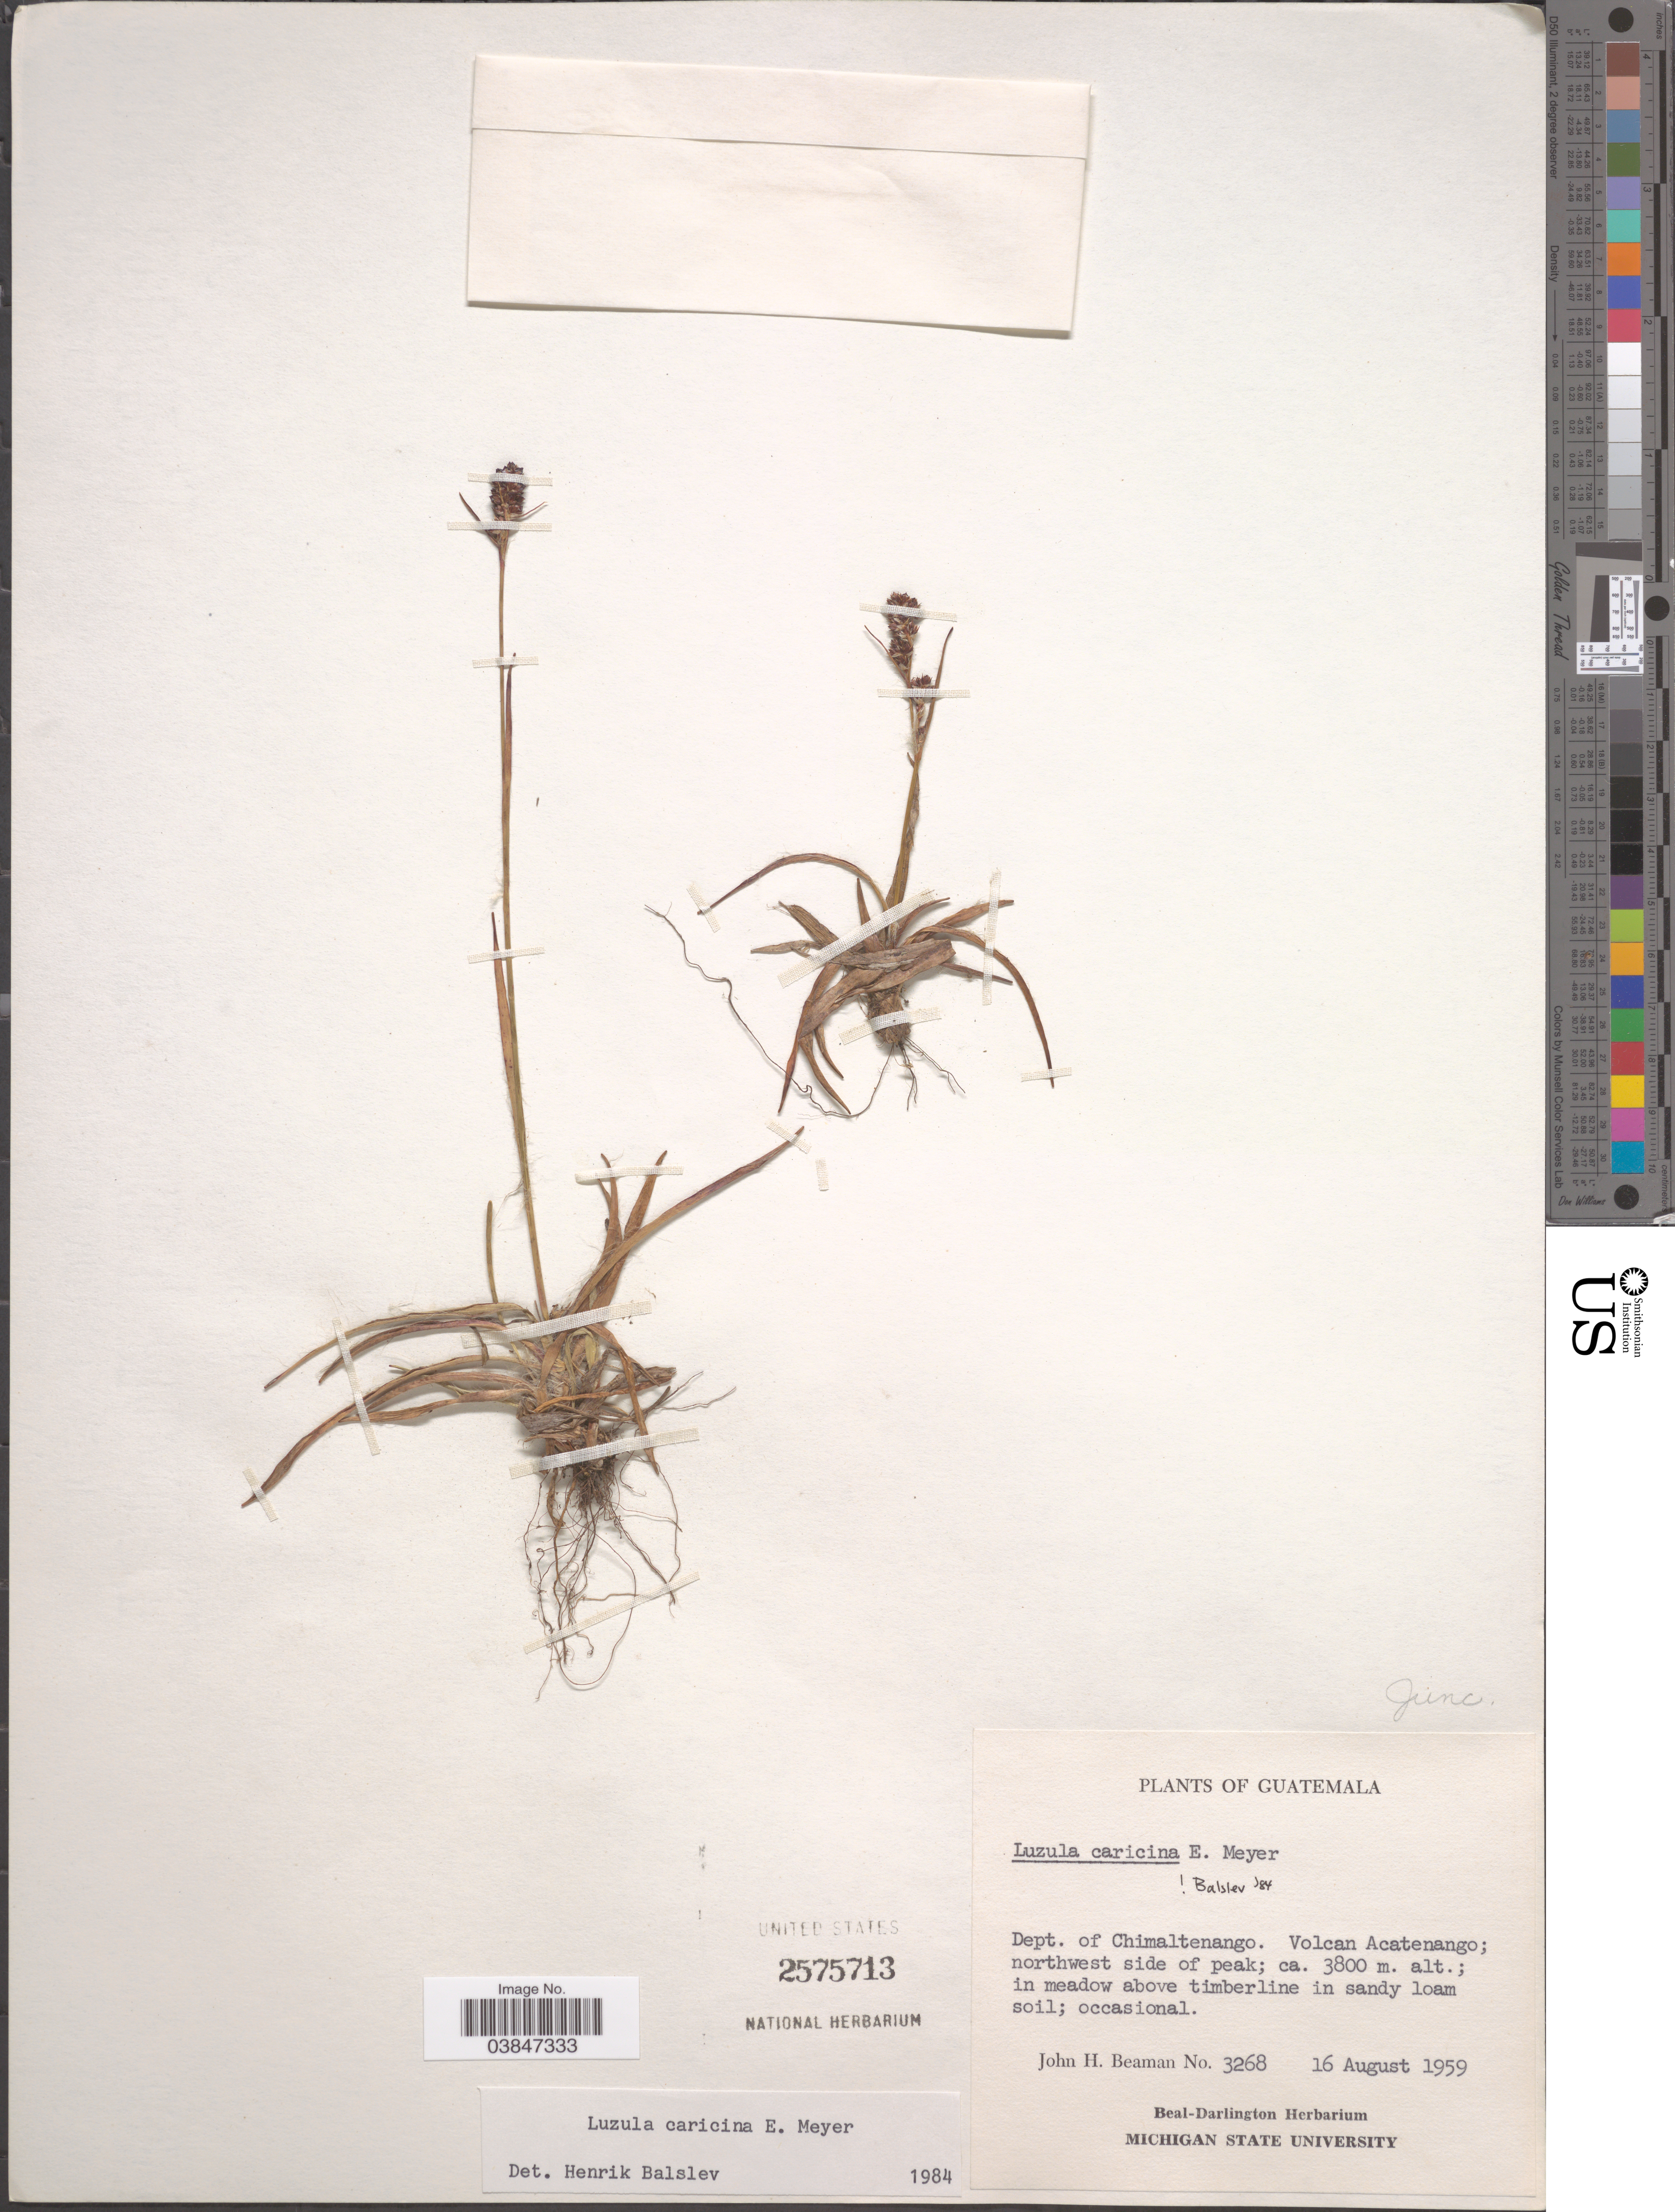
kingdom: Plantae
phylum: Tracheophyta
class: Liliopsida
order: Poales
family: Juncaceae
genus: Luzula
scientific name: Luzula caricina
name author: E. Mey.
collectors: J. H. Beaman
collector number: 3268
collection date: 1959-08-16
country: Guatemala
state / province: Chimaltenango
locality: Dept. of Chimaltenango. Volcan Acatenango; northwest side of peak.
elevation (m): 3800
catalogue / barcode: US 2575713